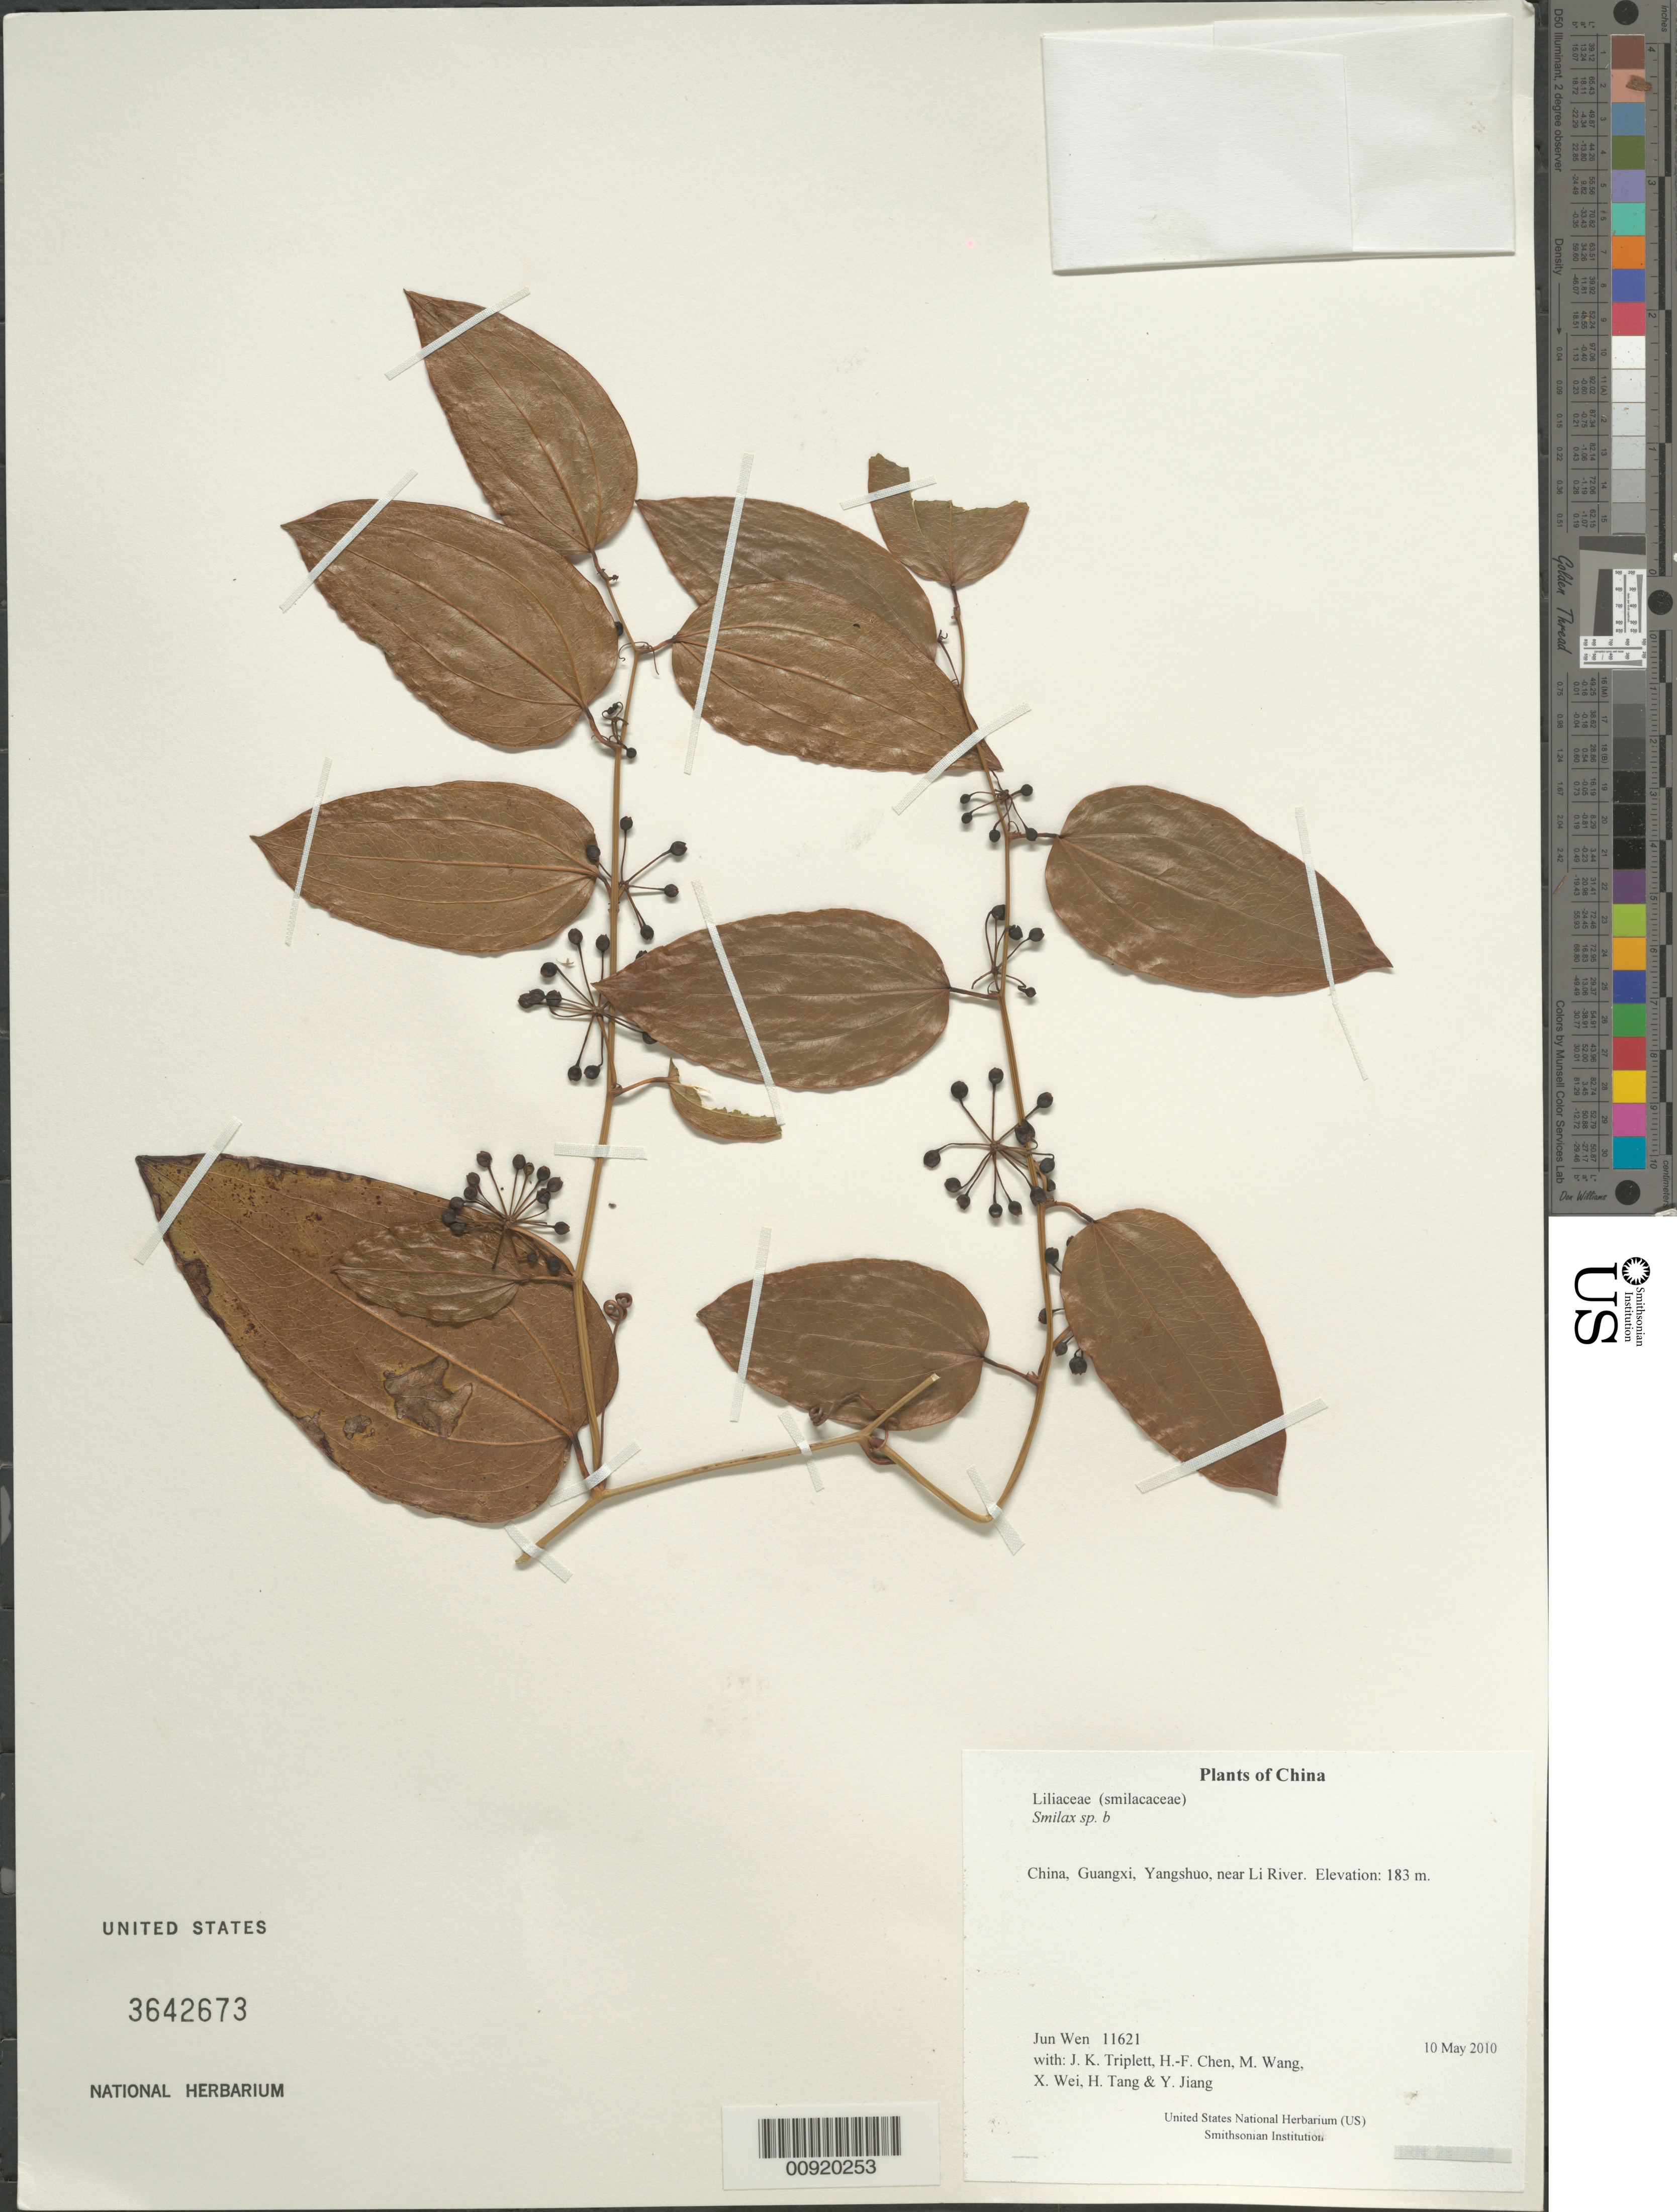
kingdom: Plantae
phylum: Tracheophyta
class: Liliopsida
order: Liliales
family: Smilacaceae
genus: Smilax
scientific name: Smilax sp. b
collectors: J. Wen, J. K. Triplett, H.-F. Chen, M. Wang, X. Wei, H. Tang & Y. Jiang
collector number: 11621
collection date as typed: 10 May 2010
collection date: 2010-05-10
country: China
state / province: Guangxi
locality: Yangshuo, near Li River.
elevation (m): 183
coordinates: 24 46.298 N, 111 29.576 E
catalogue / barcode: US 3642673